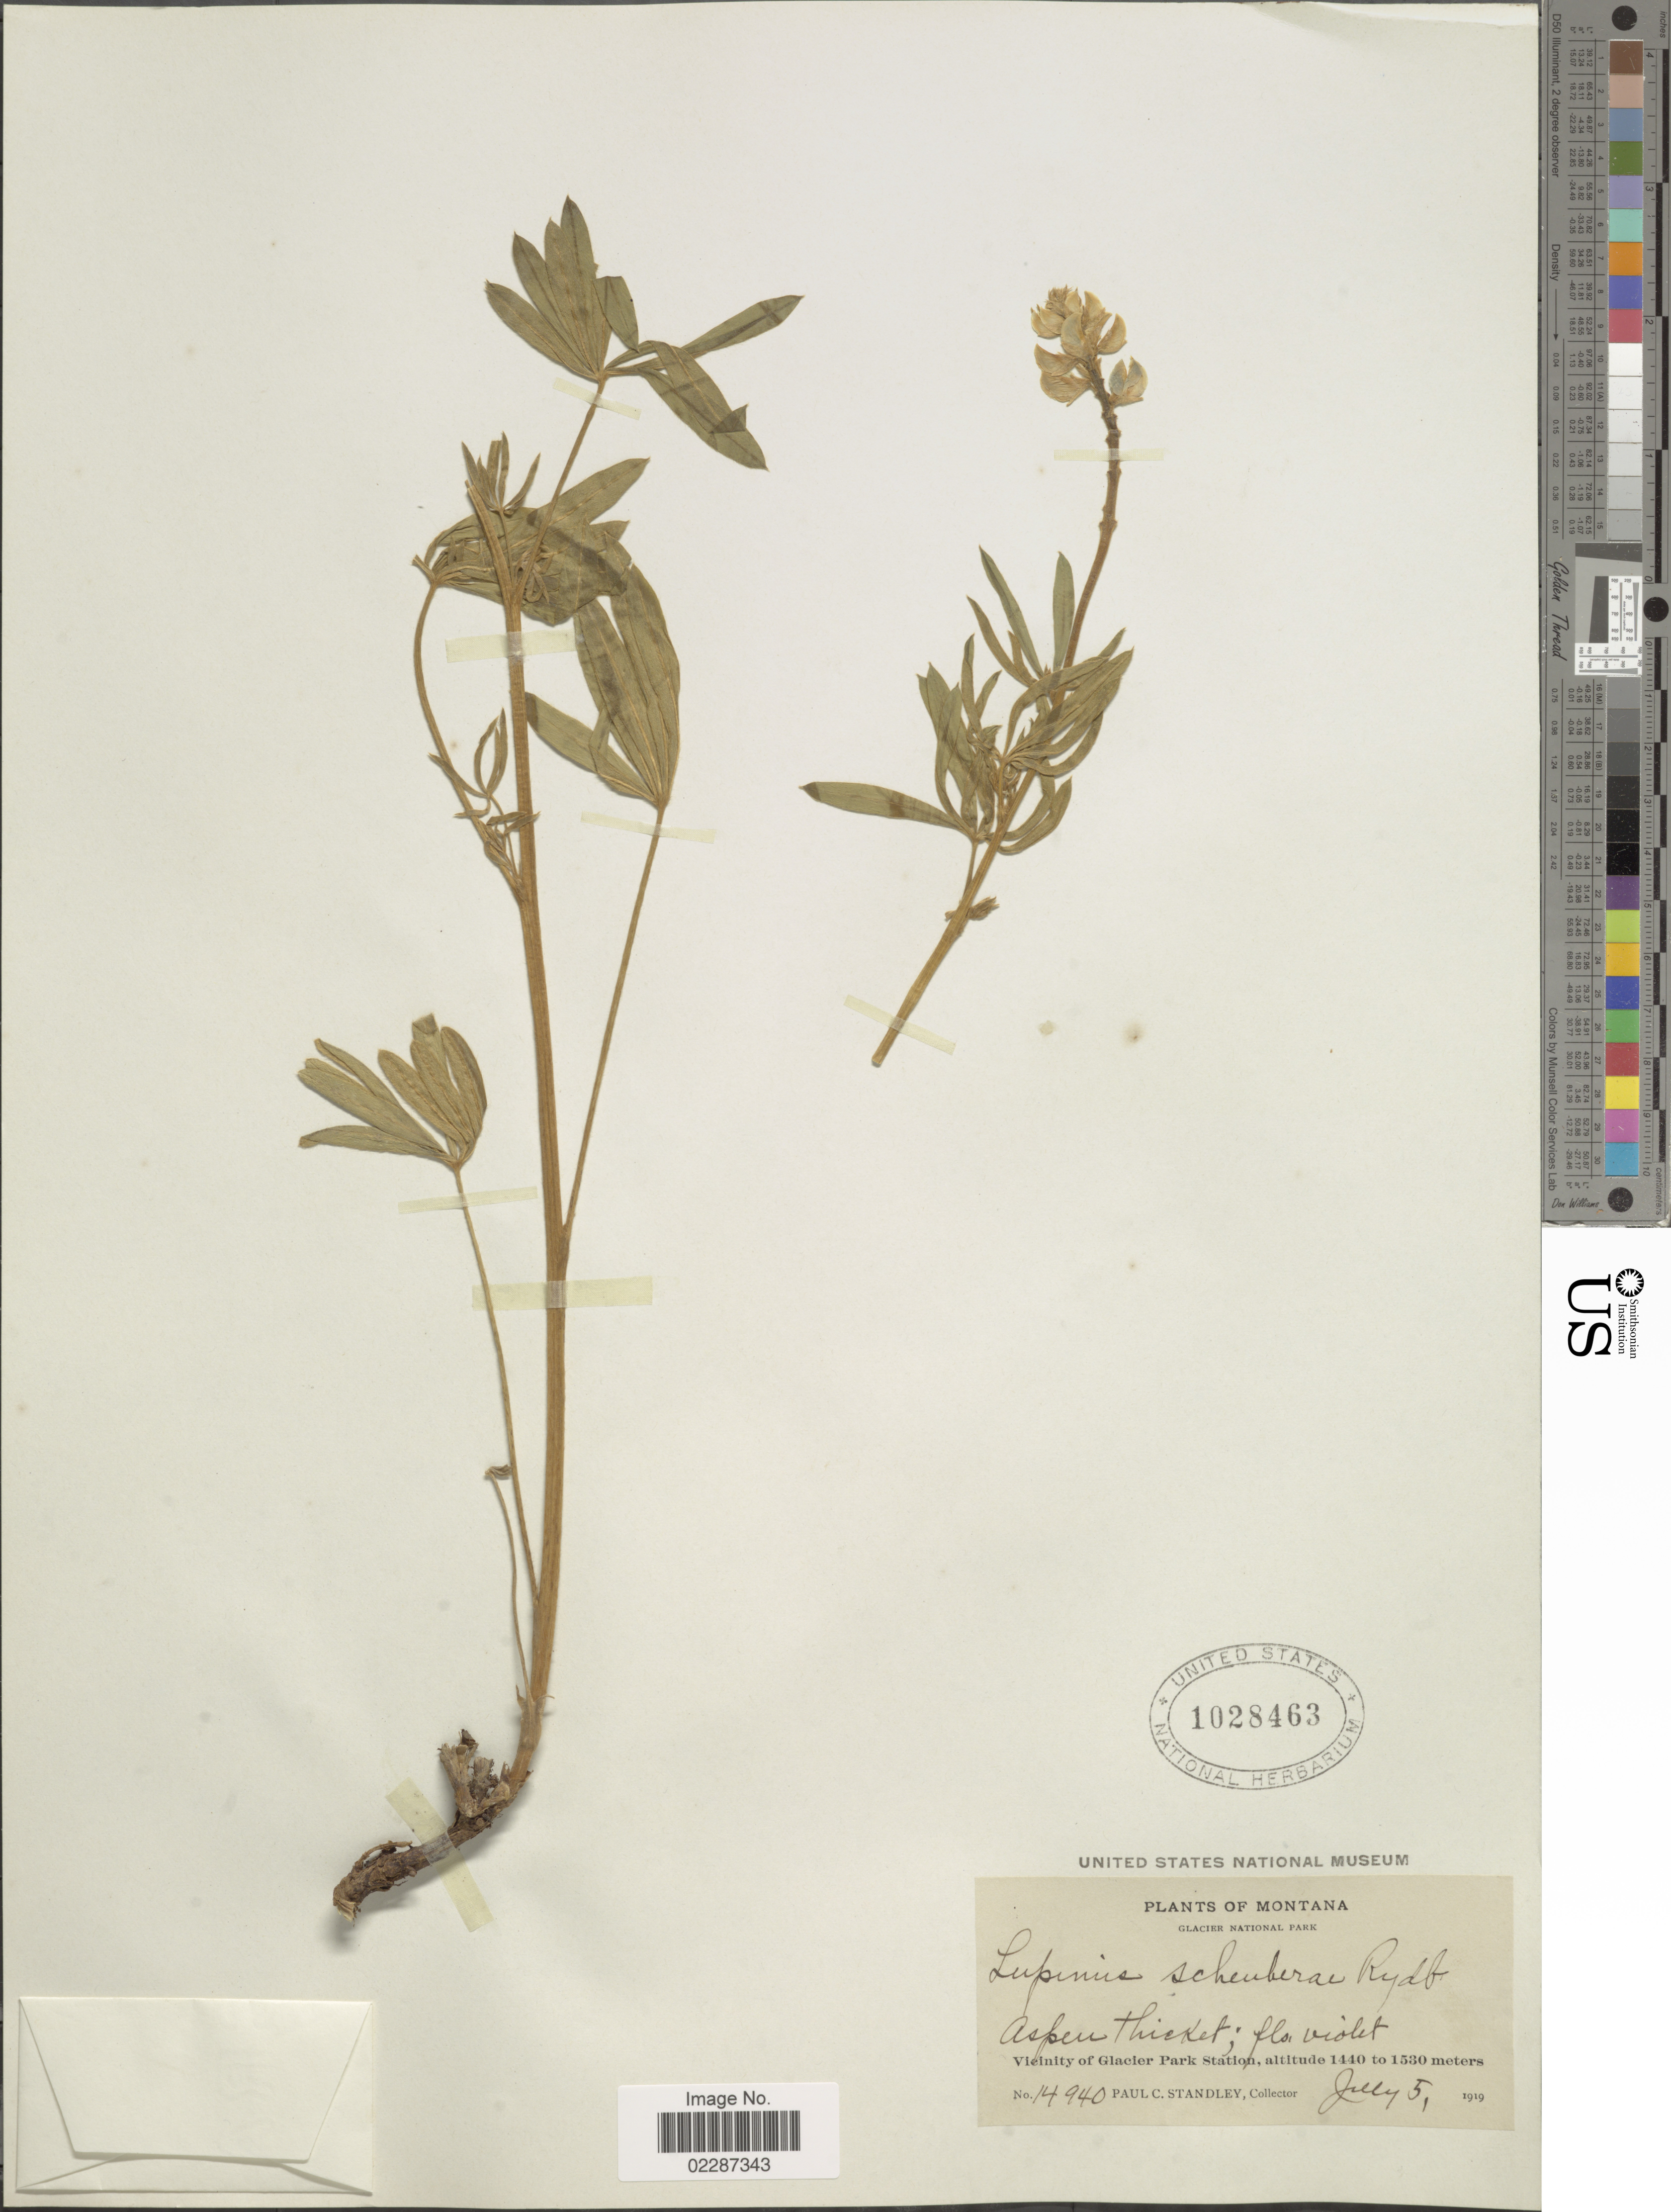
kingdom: Plantae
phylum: Tracheophyta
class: Magnoliopsida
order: Fabales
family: Fabaceae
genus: Lupinus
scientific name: Lupinus scheuberae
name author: Rydb.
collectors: P. C. Standley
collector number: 14940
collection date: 1919-07-05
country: United States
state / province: Montana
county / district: Glacier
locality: Glacier National Park, Vicinity of Glacier Park Station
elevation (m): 1440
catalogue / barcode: US 1028463